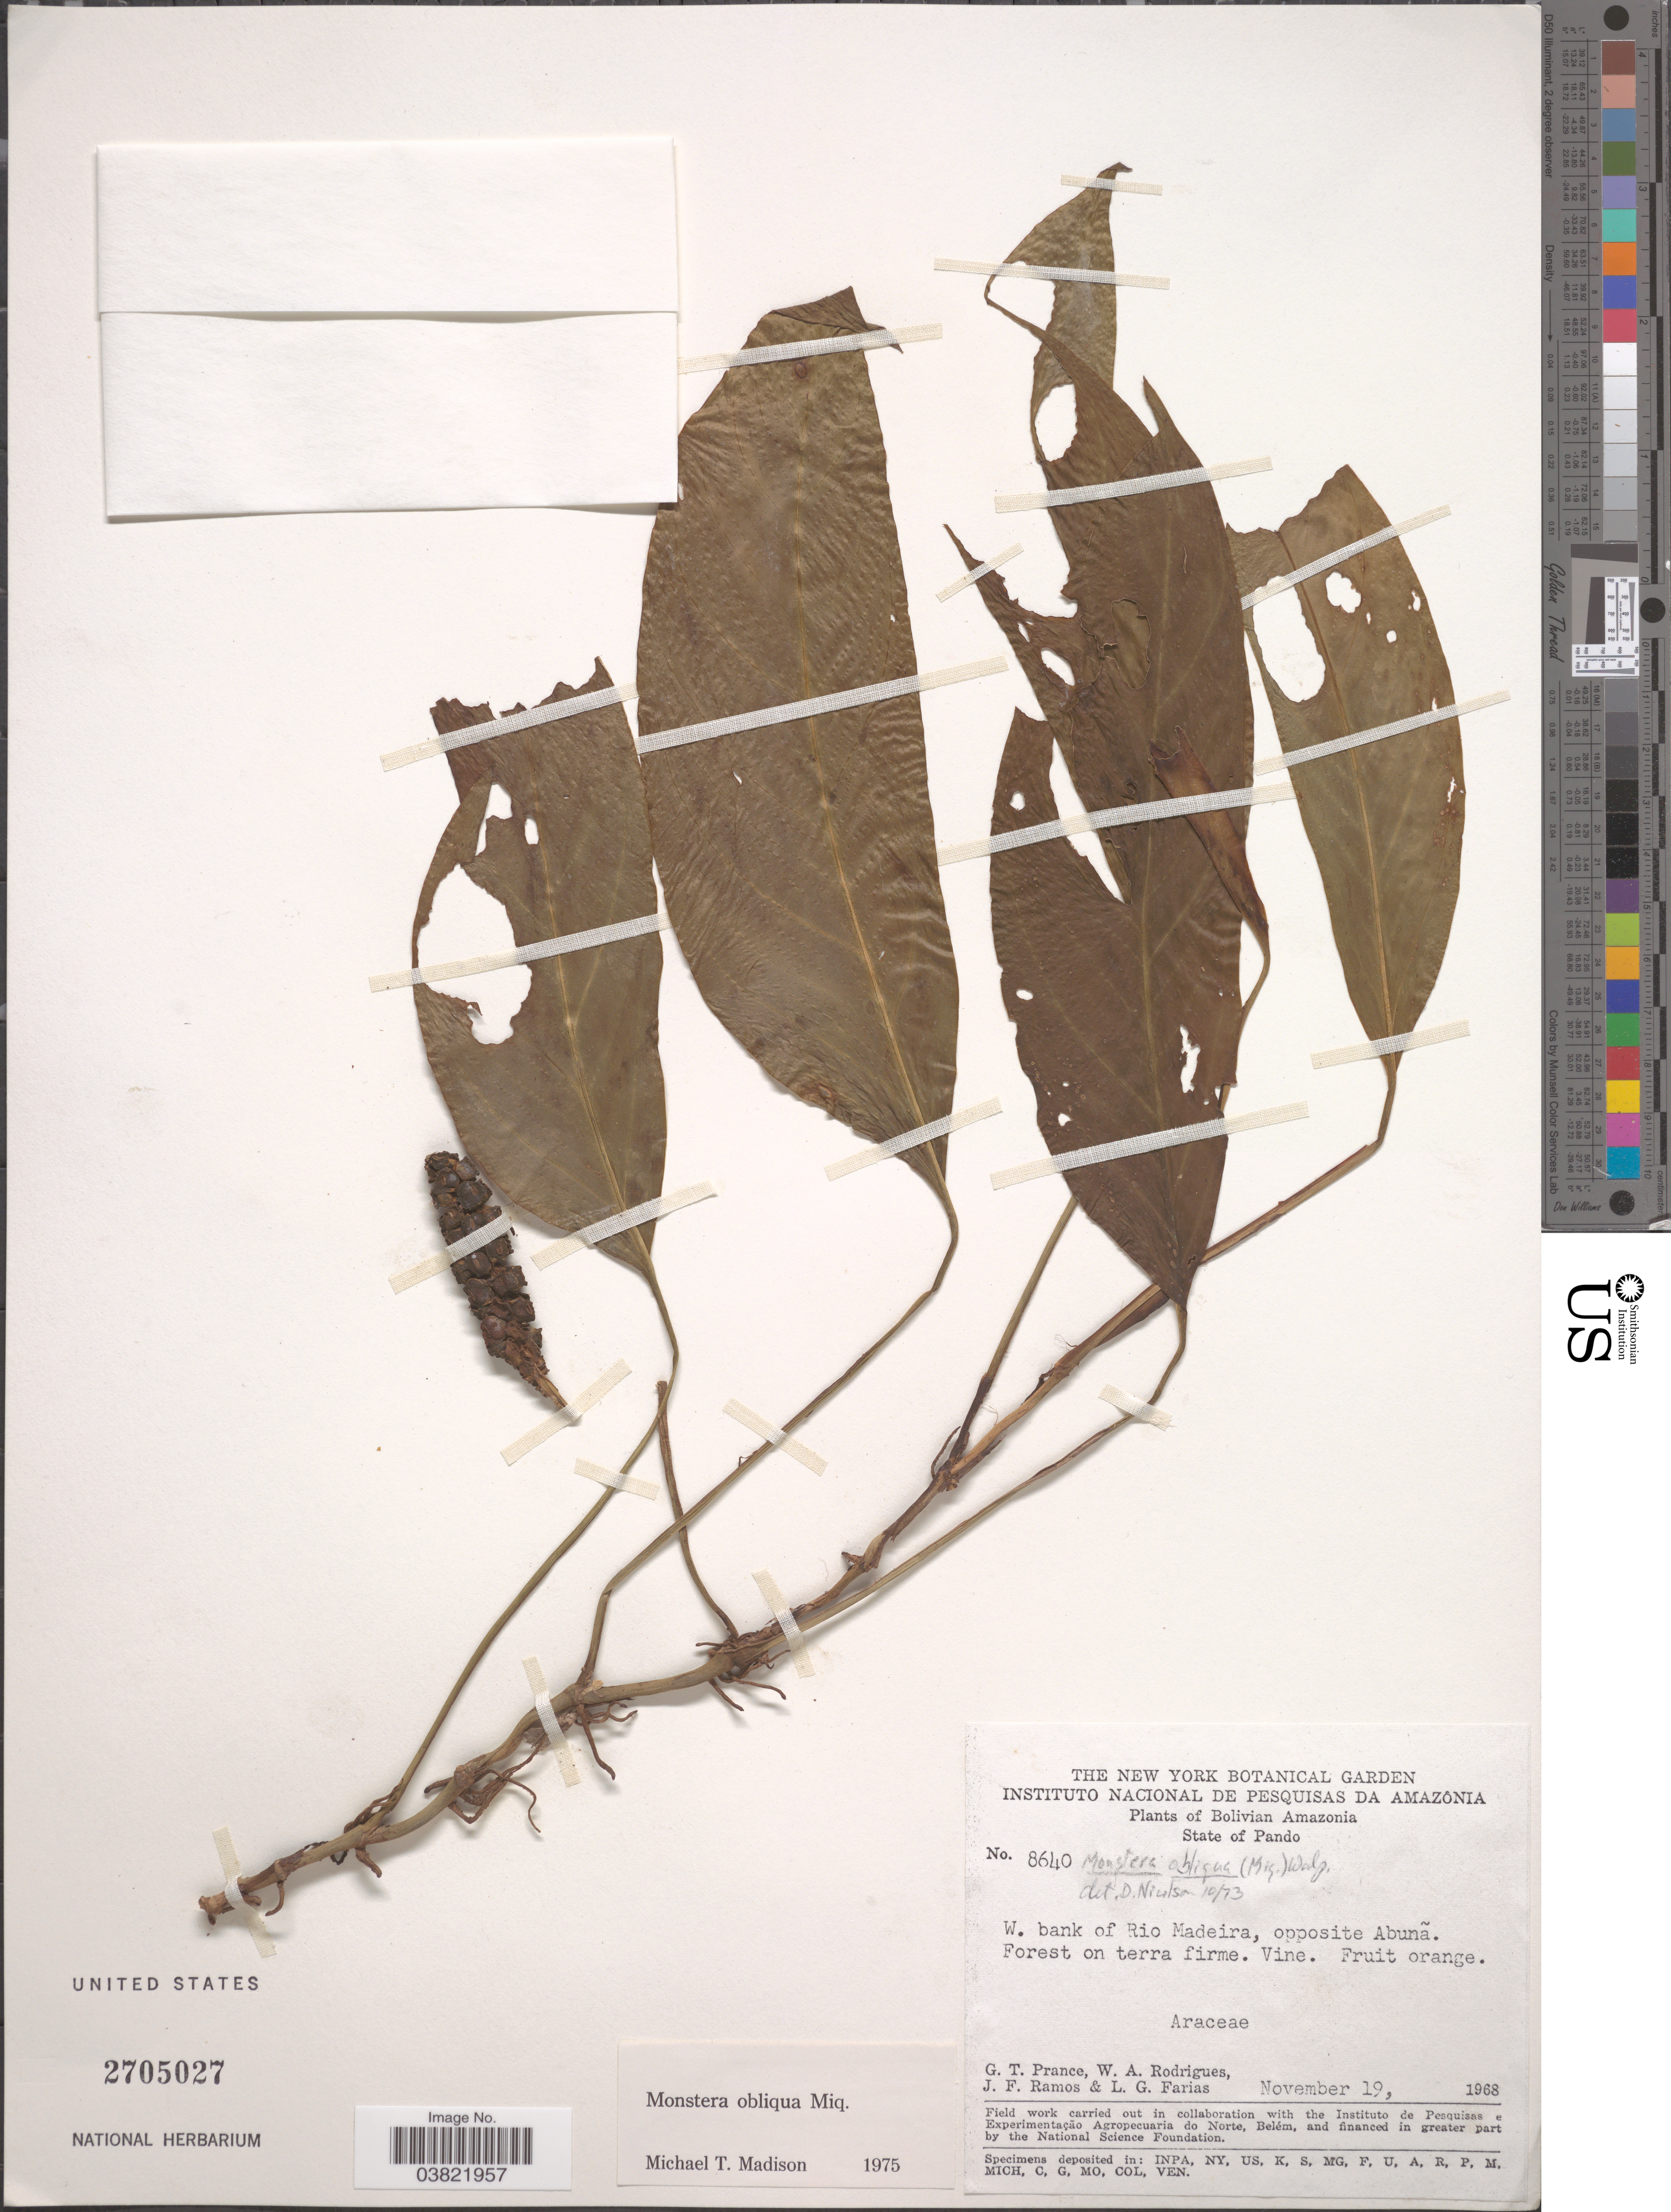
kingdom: Plantae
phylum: Tracheophyta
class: Liliopsida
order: Alismatales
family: Araceae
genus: Monstera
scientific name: Monstera obliqua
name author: Miq.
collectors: G. T. Prance, W. A. Rodrigues, J. F. Ramos & L. G. Farias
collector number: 8640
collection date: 1968-11-19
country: Bolivia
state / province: Pando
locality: Bolivian Amazonia. W. bank of Rio Madeira, opposite Abuña.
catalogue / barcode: US 2705027